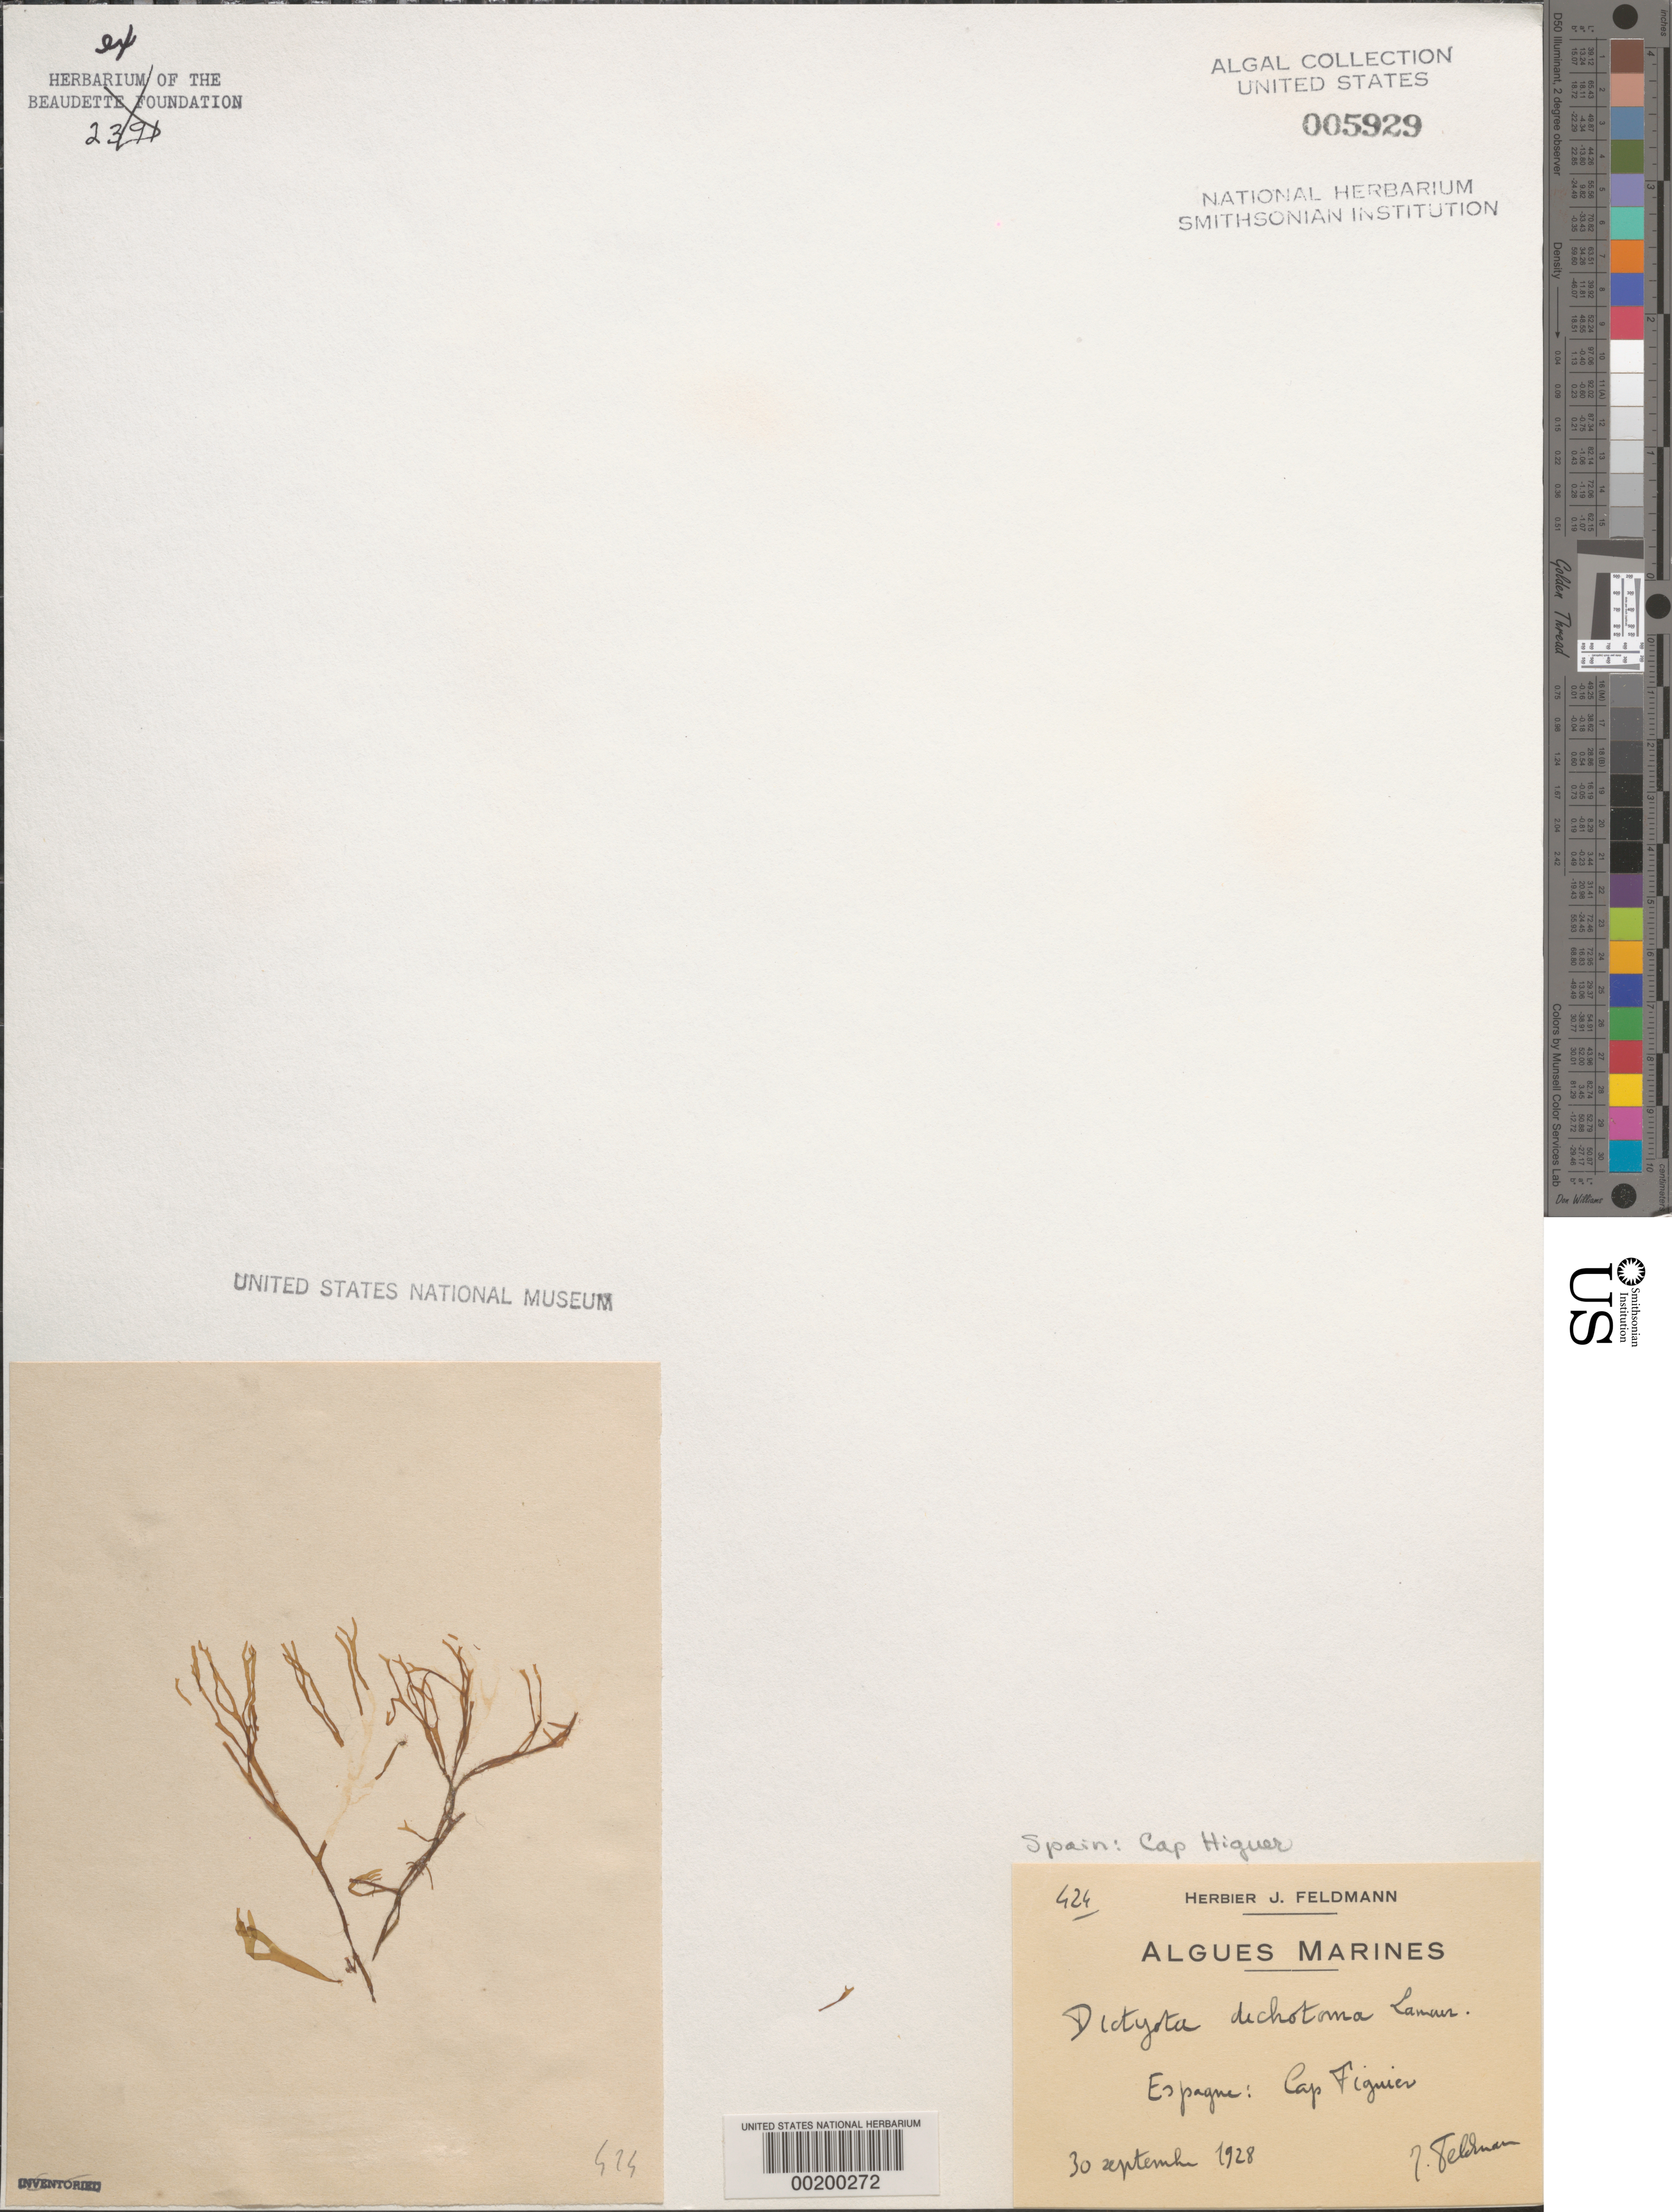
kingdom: Chromista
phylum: Ochrophyta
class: Phaeophyceae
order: Dictyotales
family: Dictyotaceae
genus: Dictyota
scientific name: Dictyota dichotoma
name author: (Huds.) J.V.Lamouroux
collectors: J. Feldmann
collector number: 424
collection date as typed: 30 Sep 1928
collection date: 1928-09-30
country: Spain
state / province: Erkidegoa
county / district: Guipúzcoa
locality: Cap higuer (cap figuier)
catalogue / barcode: US 5929